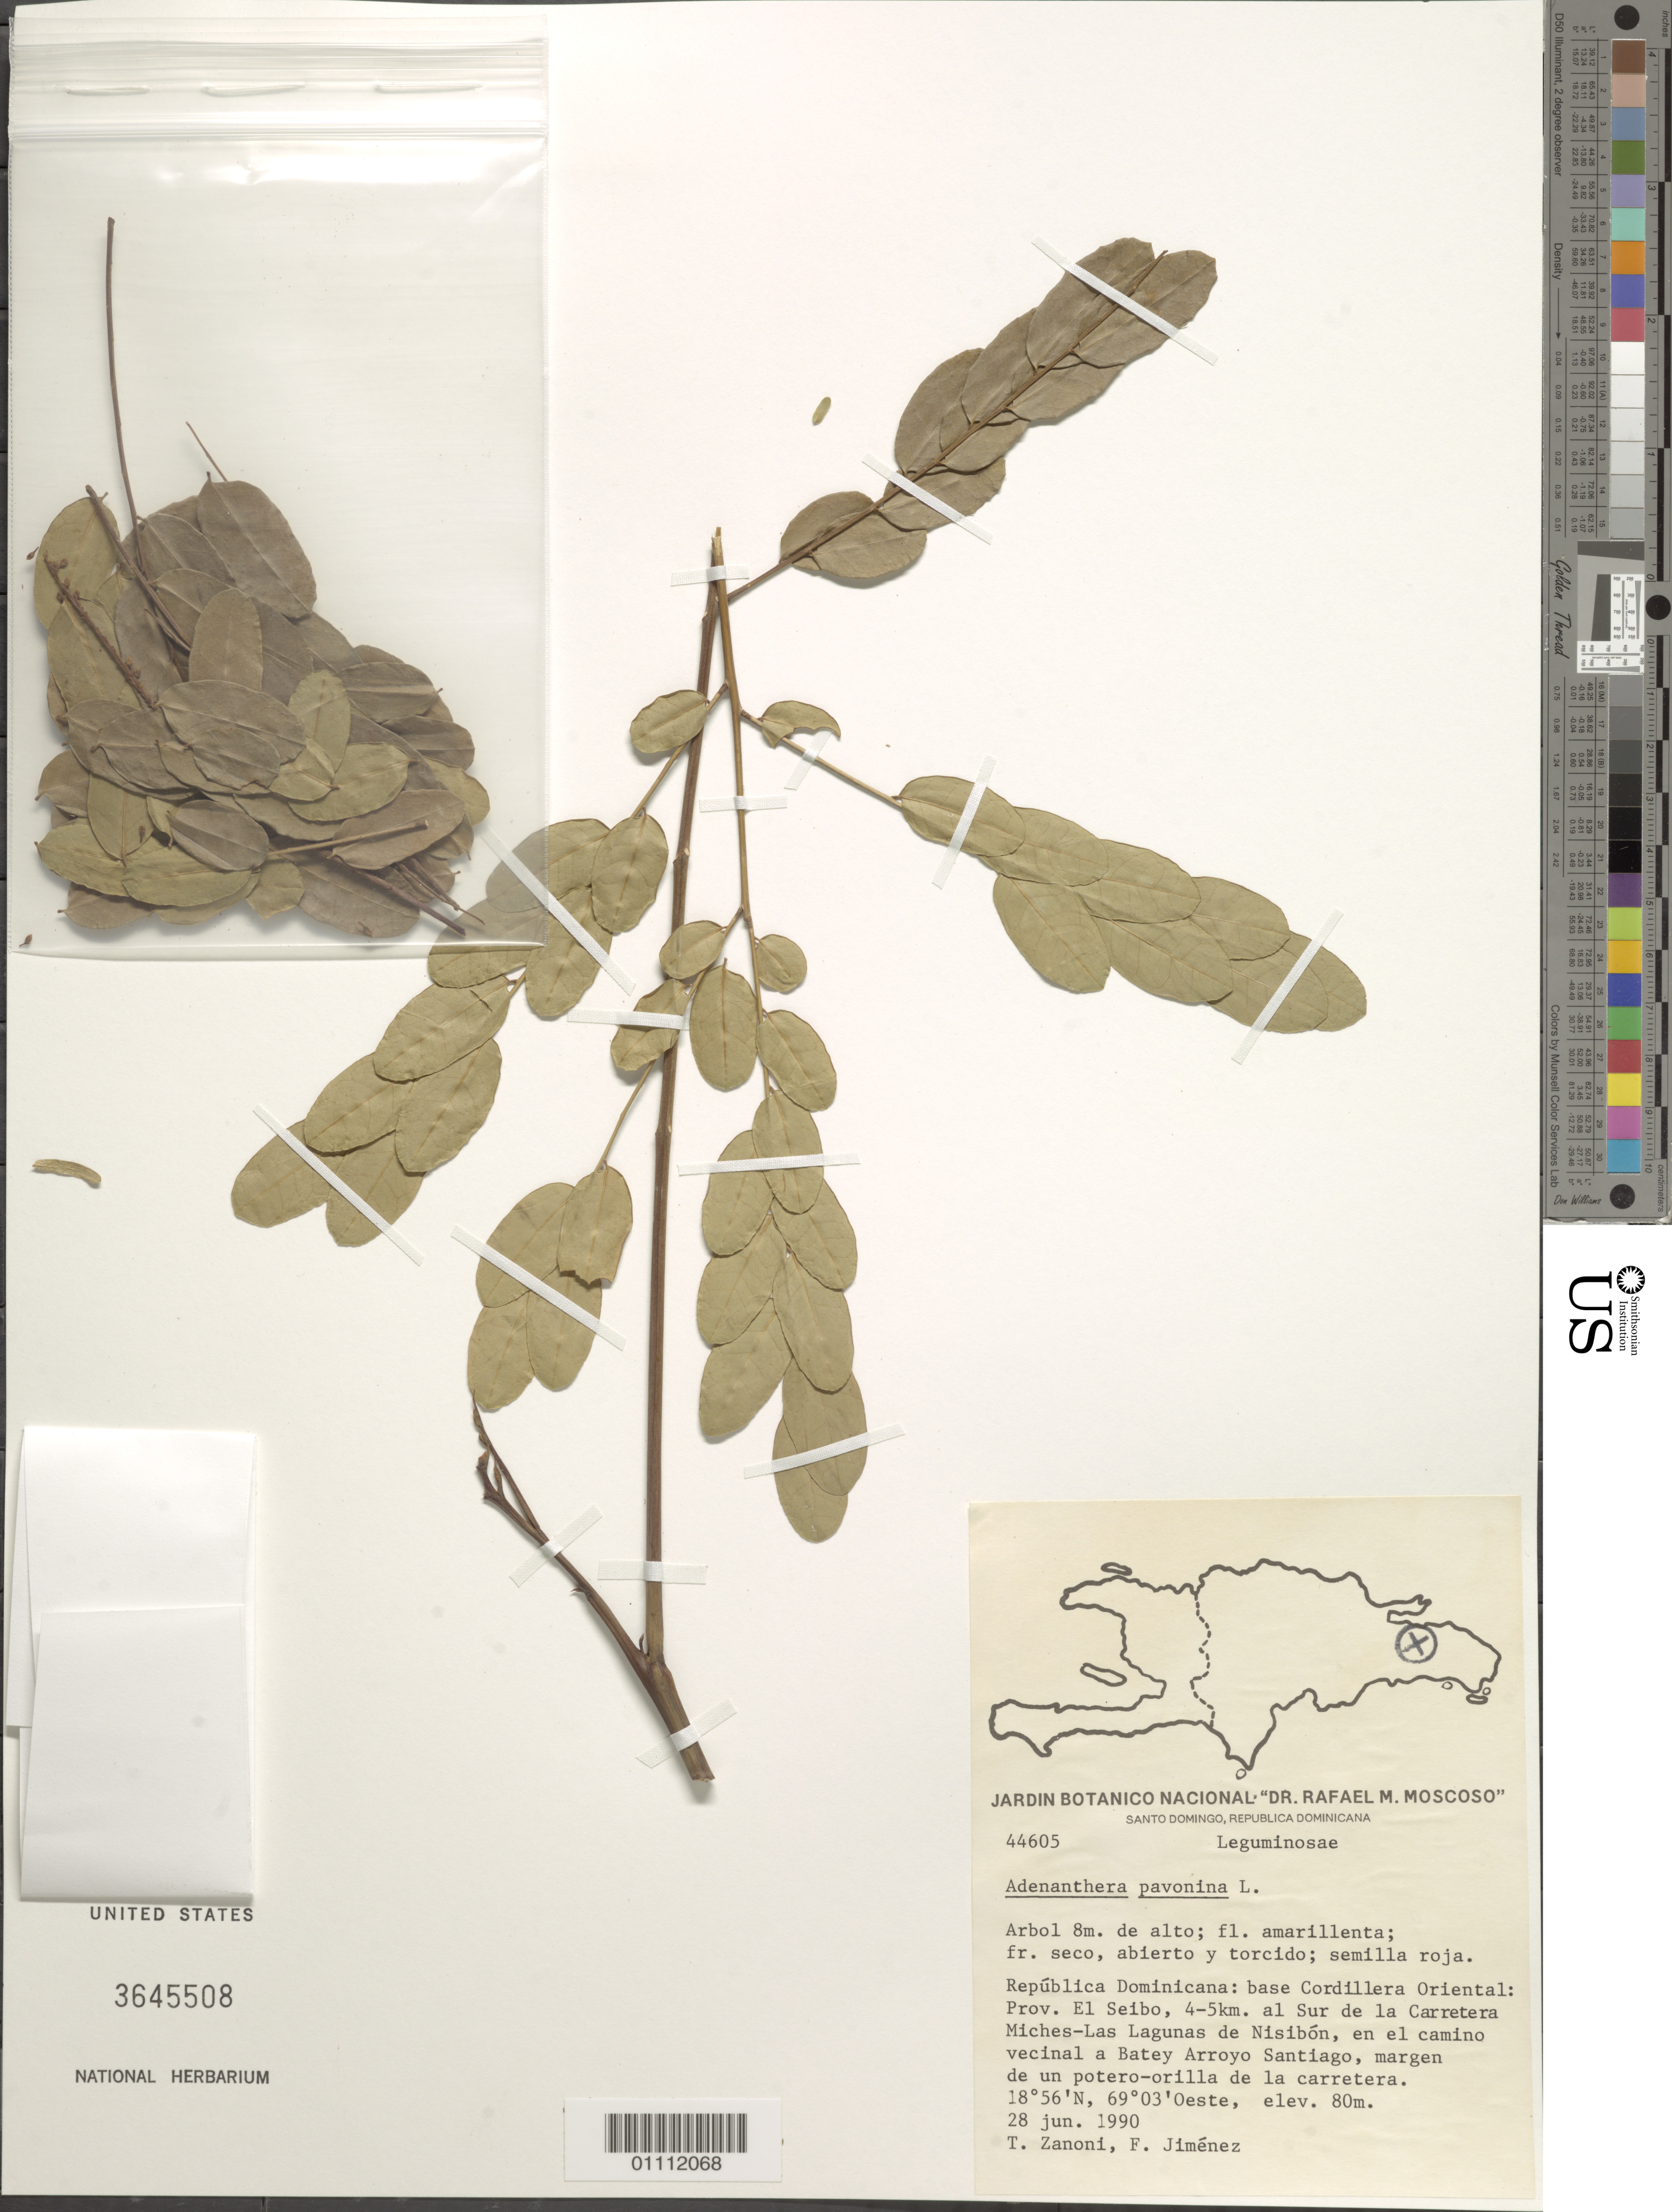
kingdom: Plantae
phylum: Tracheophyta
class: Magnoliopsida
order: Fabales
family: Fabaceae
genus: Adenanthera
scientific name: Adenanthera pavonina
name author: L.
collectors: T. A. Zanoni & F. Jiménez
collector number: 44605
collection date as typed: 28 Jun 1990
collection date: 1990-06-28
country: Dominican Republic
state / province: El Seibo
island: Hispaniola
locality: Cordillera Oriental, 4-5 km al Sur de la Carretera Miches-Las Lagunas de Nisibón, en el camino vecinal a Batey Arroyo Santiago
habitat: Margen de un potero-orilla de la carretera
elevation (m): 80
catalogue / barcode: US 3645508